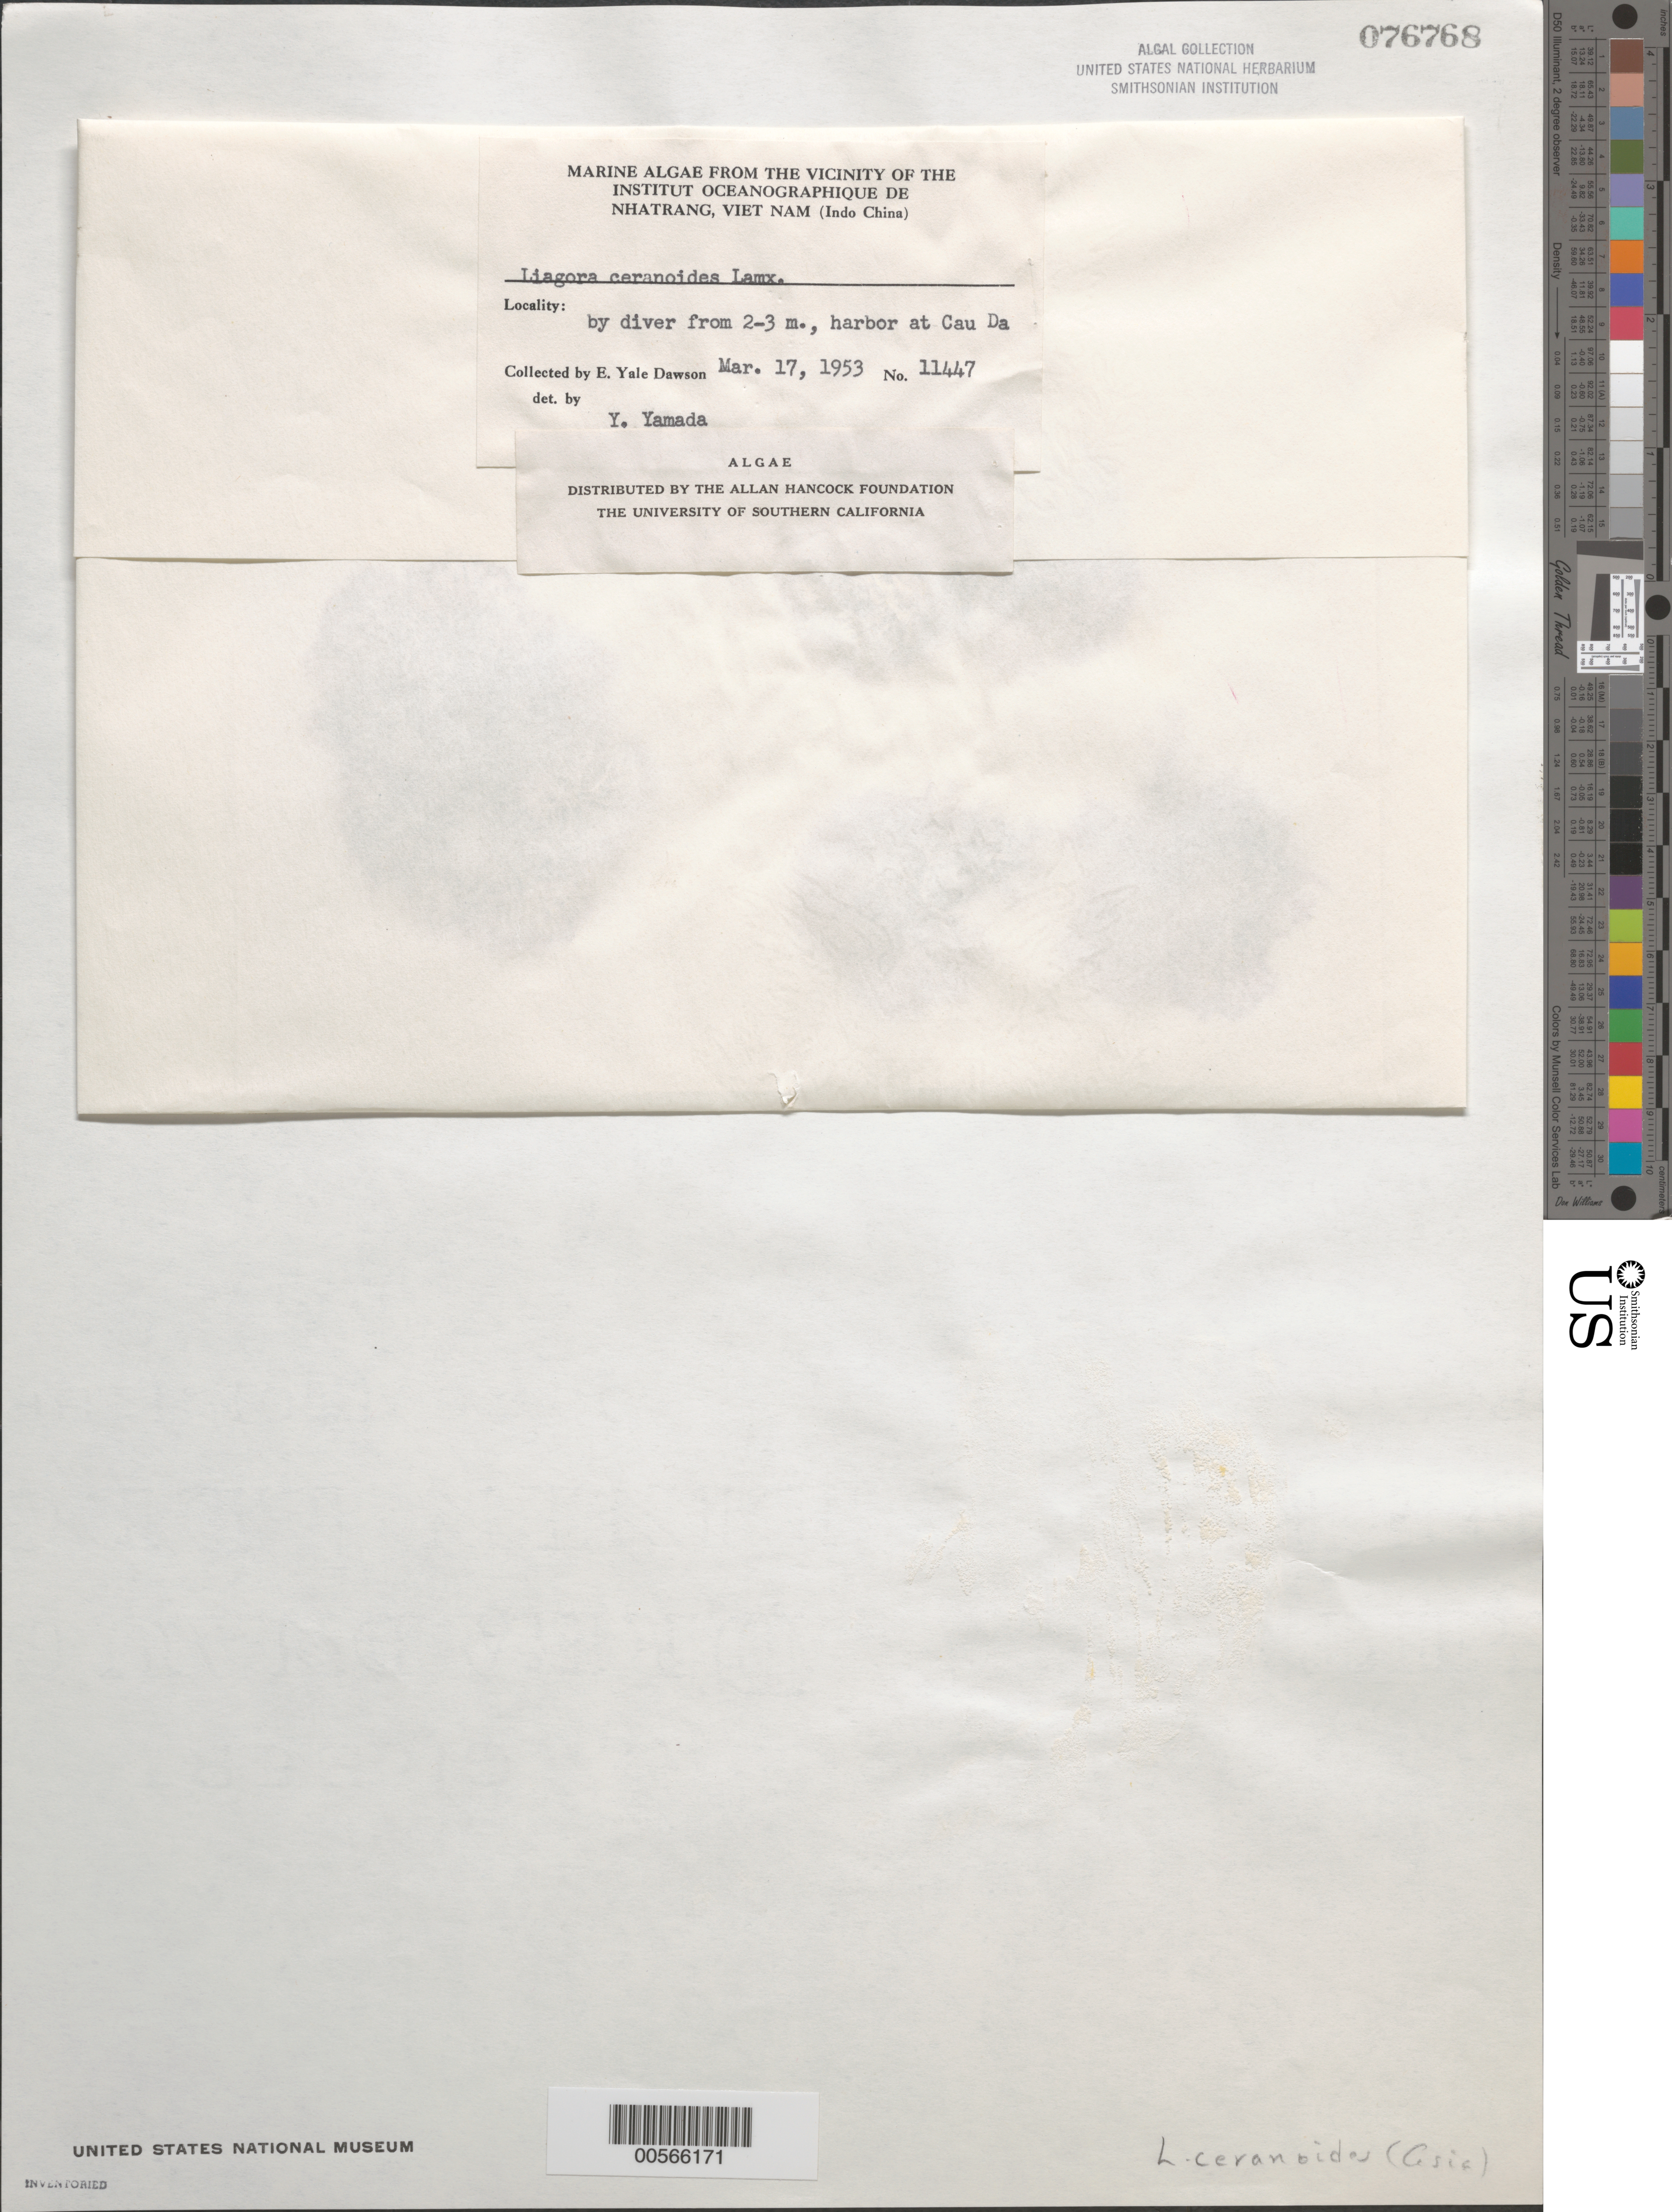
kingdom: Plantae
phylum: Rhodophyta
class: Florideophyceae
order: Nemaliales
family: Liagoraceae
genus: Liagora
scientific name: Liagora ceranoides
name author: J.V.Lamouroux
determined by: Yamada, Yukio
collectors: E. Y. Dawson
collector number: EYD 11447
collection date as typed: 17 Mar 1953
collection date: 1953-03-17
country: Vietnam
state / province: Phu Khanh Province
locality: Cau da harbor, south of nhatrang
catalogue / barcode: US 76768